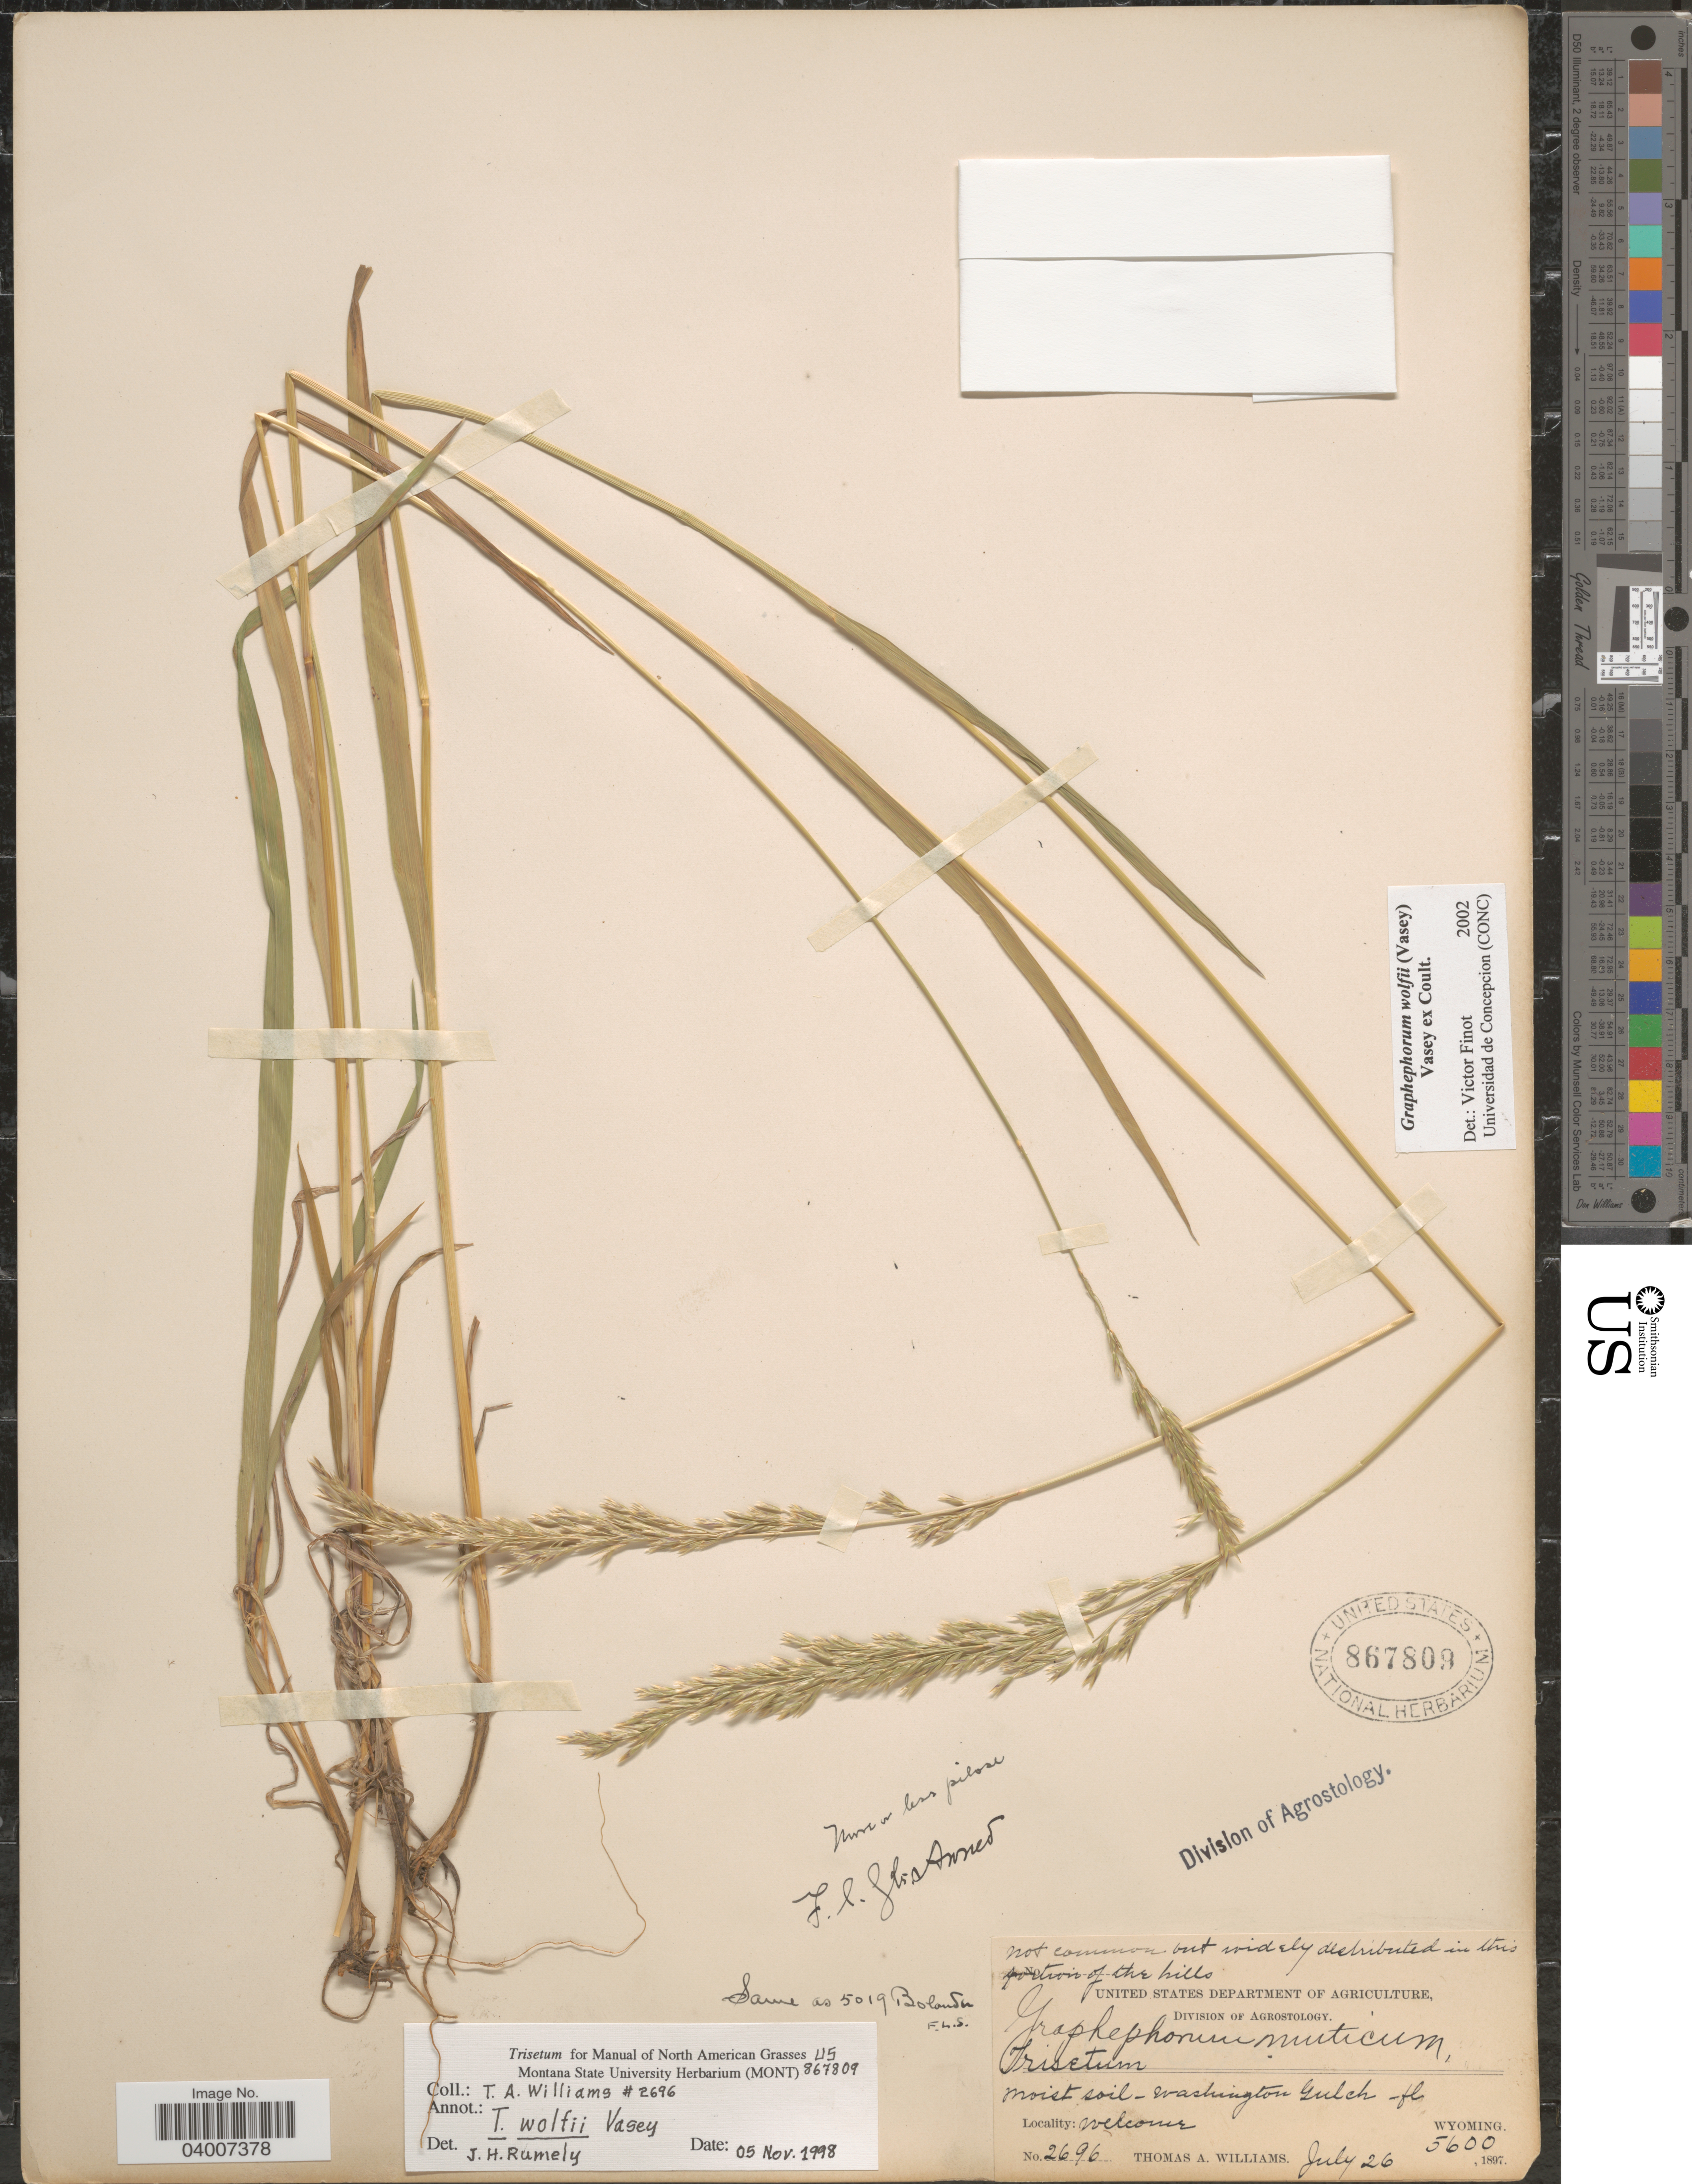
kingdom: Plantae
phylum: Tracheophyta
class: Liliopsida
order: Poales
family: Poaceae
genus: Graphephorum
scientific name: Graphephorum wolfii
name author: (E. Fourn.) Vasey ex Coult.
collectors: T. A. Williams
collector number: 2696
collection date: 1897-07-26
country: United States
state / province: Wyoming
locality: Welcome.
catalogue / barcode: US 867809